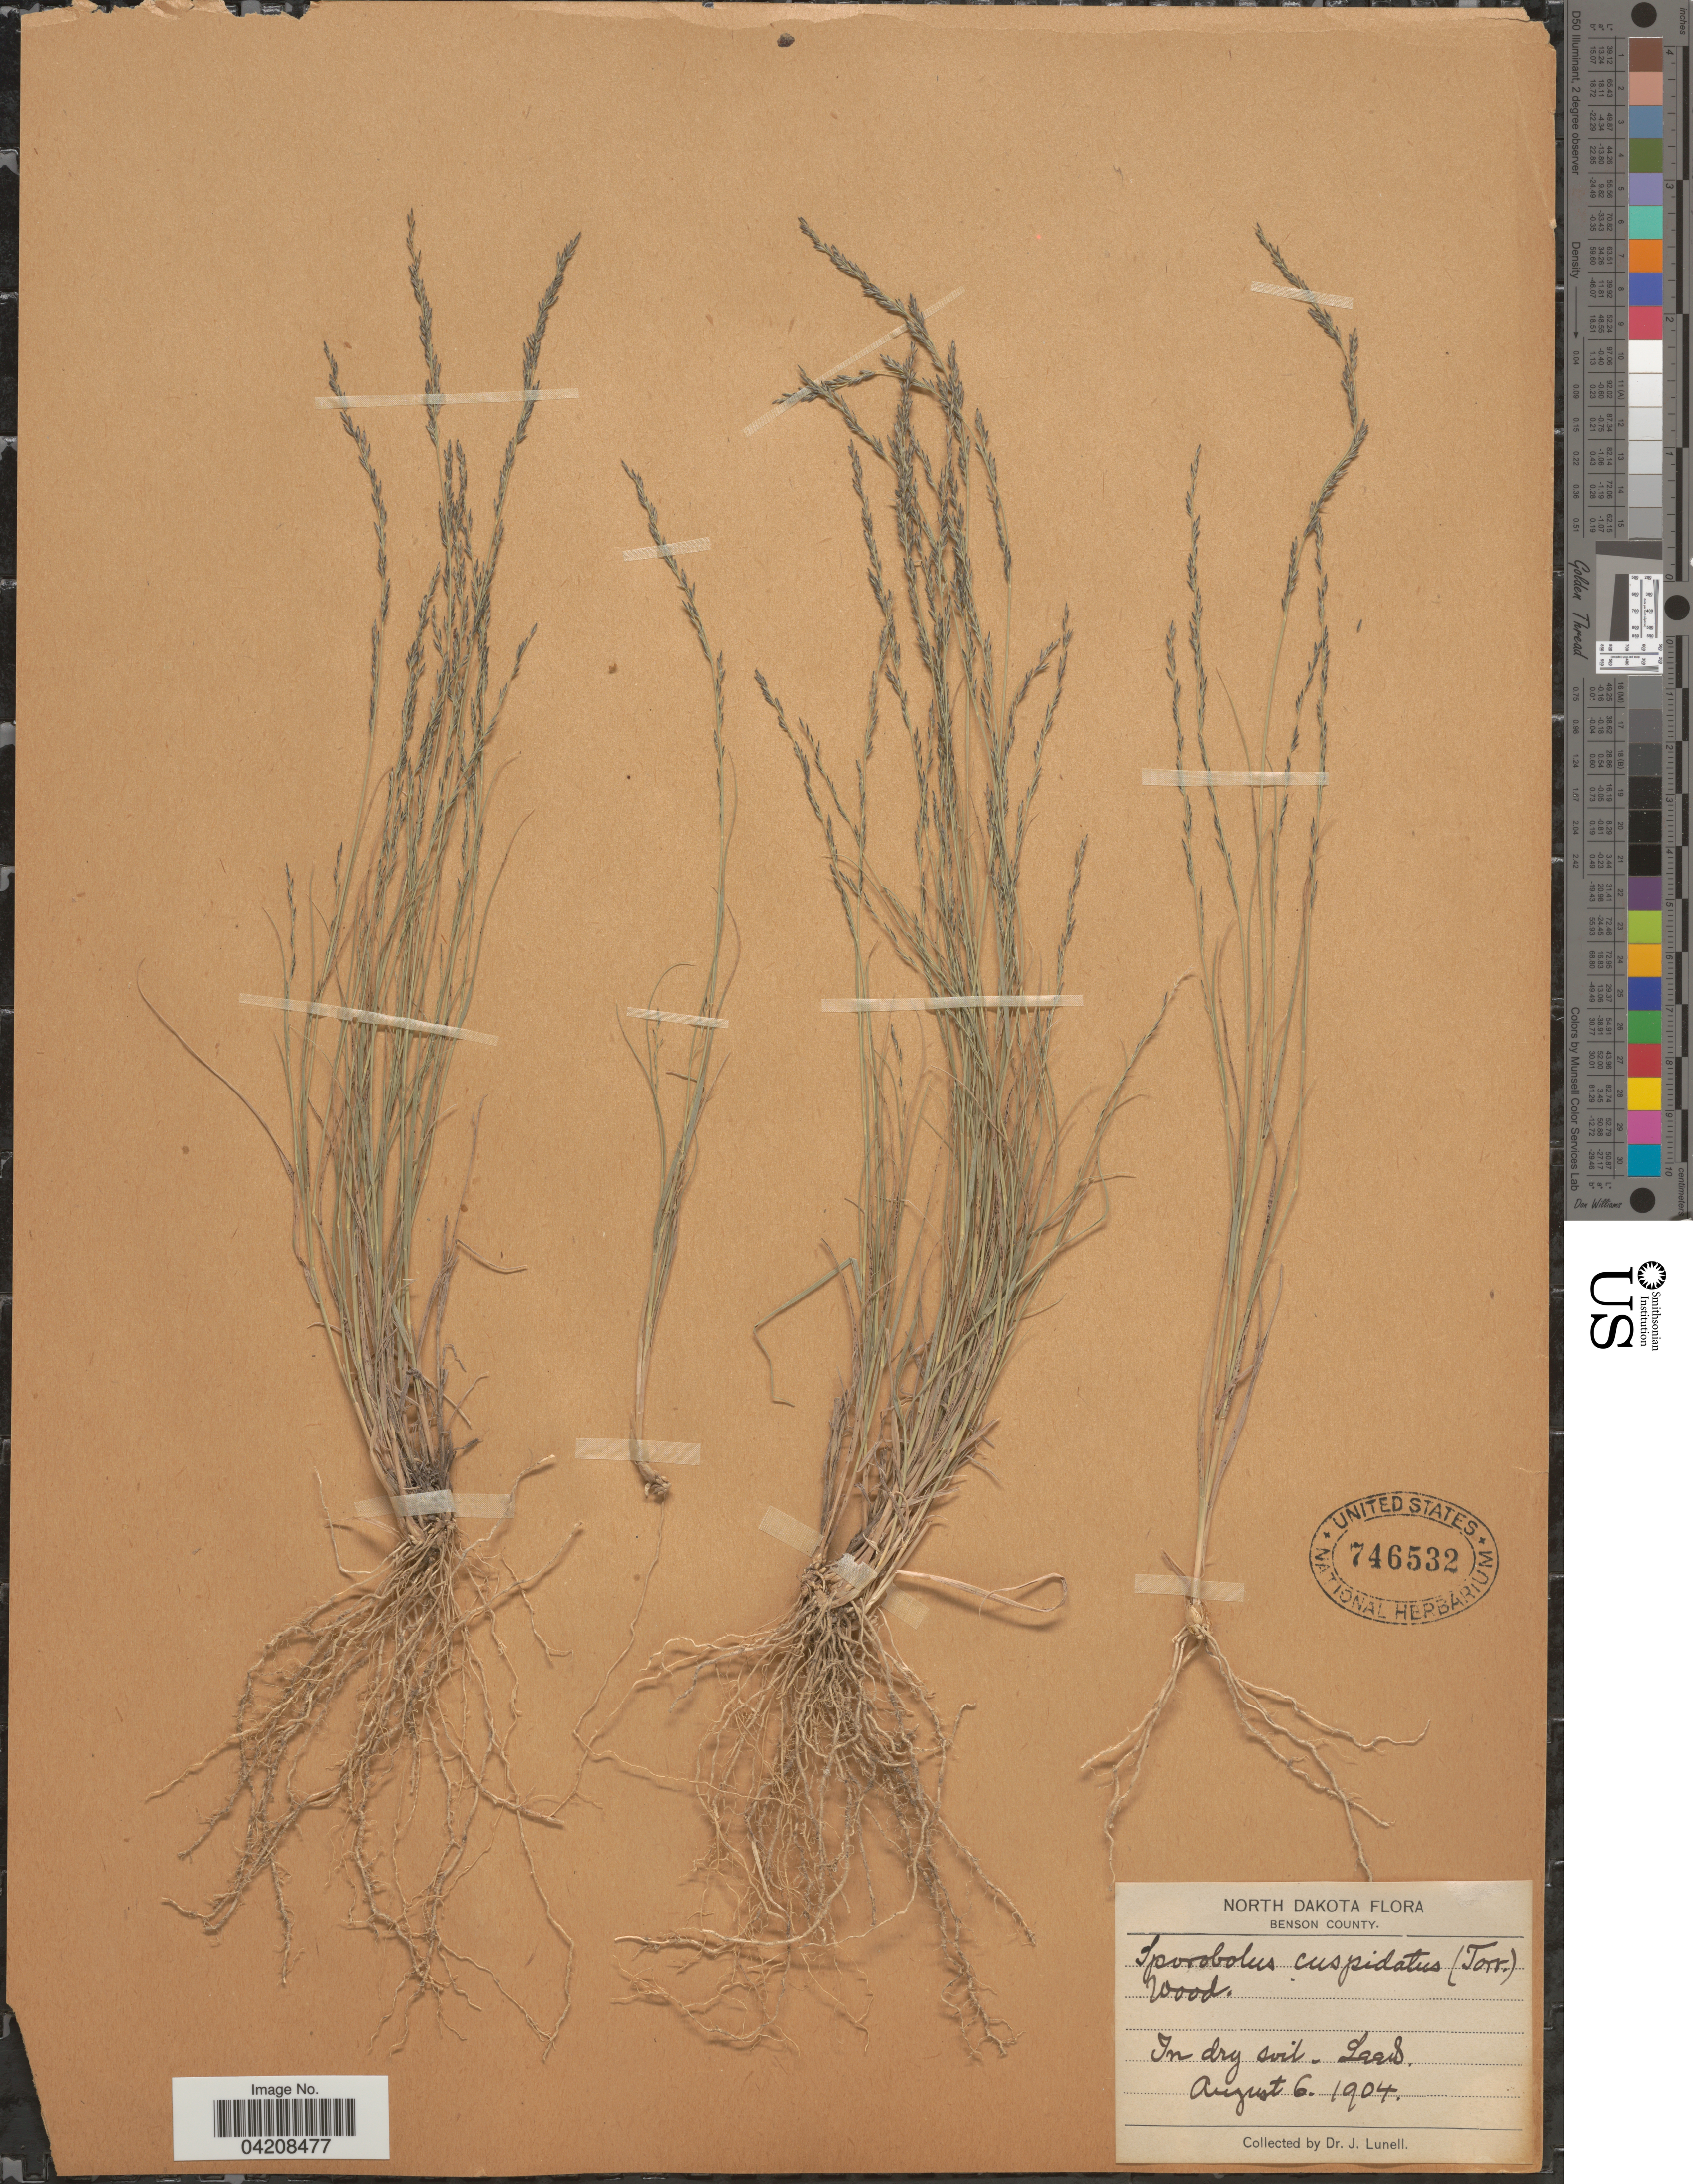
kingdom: Plantae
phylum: Tracheophyta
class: Liliopsida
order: Poales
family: Poaceae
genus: Muhlenbergia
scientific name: Muhlenbergia cuspidata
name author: (Torr. ex Hook.) Rydb.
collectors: J. Lunell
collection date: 1904-08-06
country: United States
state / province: North Dakota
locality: Benson County. Leeds.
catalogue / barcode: US 746532